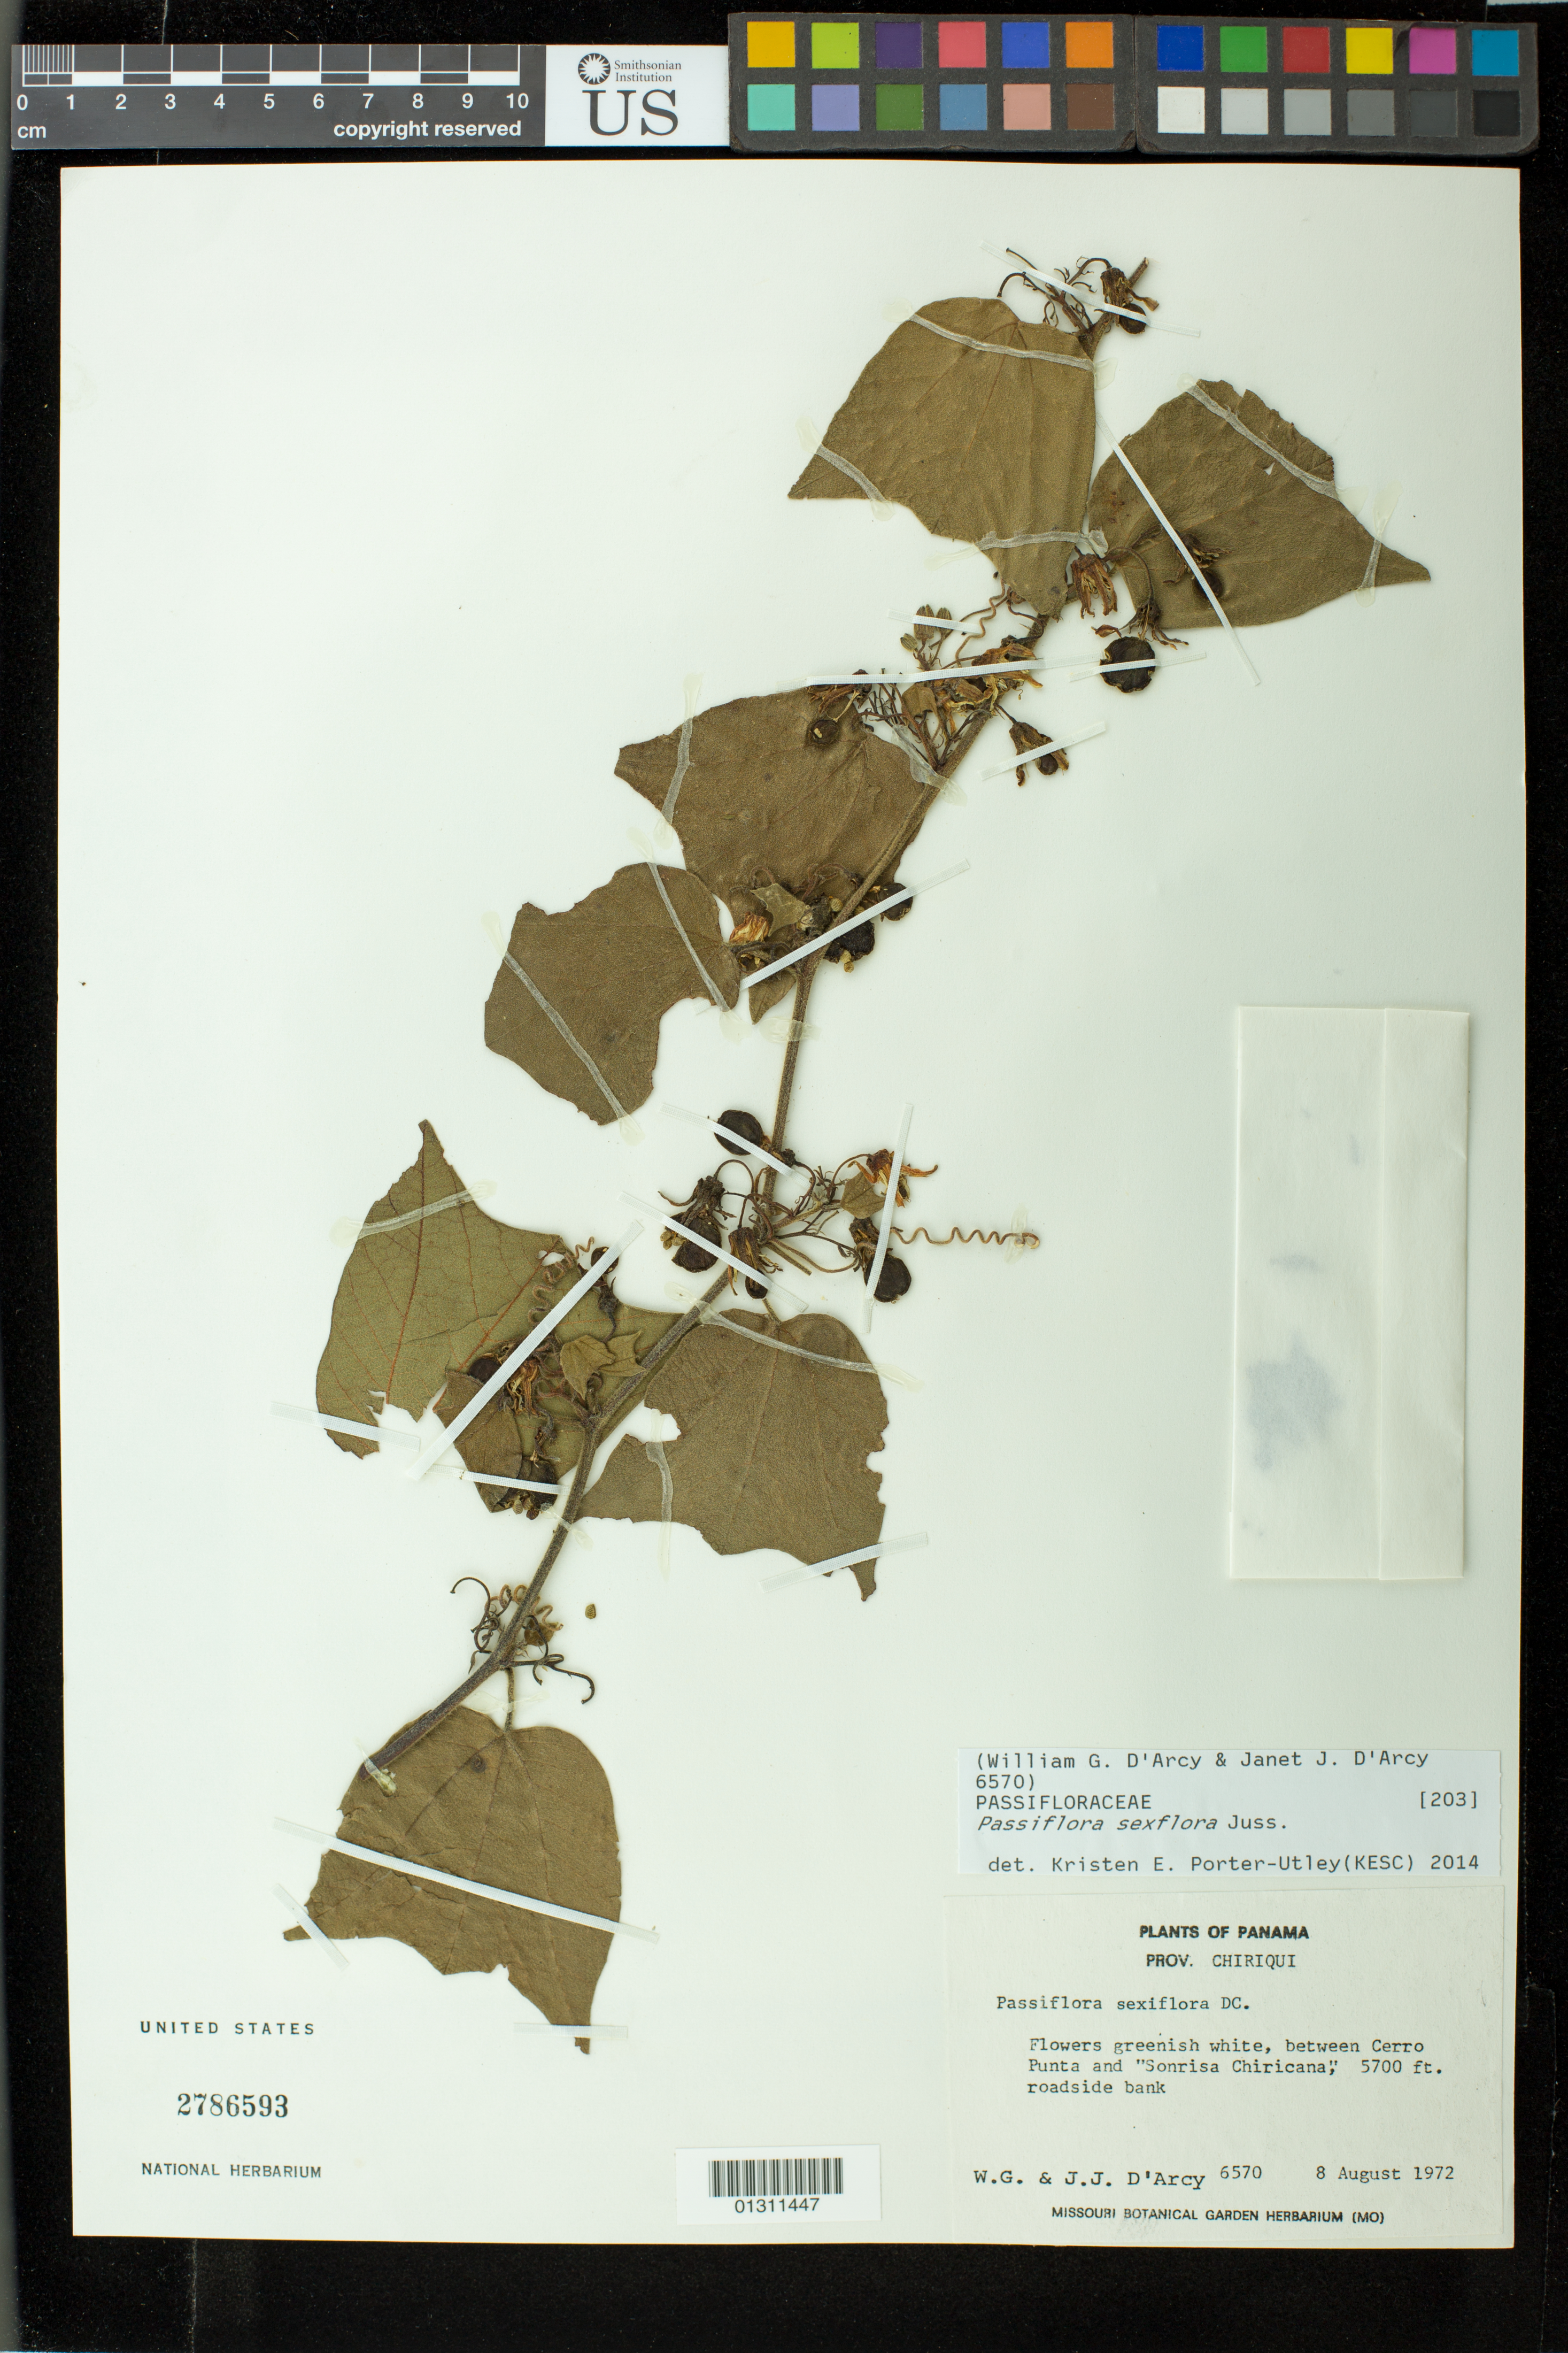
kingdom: Plantae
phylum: Tracheophyta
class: Magnoliopsida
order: Malpighiales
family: Passifloraceae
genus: Passiflora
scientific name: Passiflora sexflora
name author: Juss.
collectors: W. G. D'Arcy & J. J. D'Arcy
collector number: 6570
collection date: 1972-08-08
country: Panama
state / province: Chiriquí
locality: Between Cerro Punta and "Sonrisa Chiricana"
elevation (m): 1737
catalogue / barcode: US 2786593